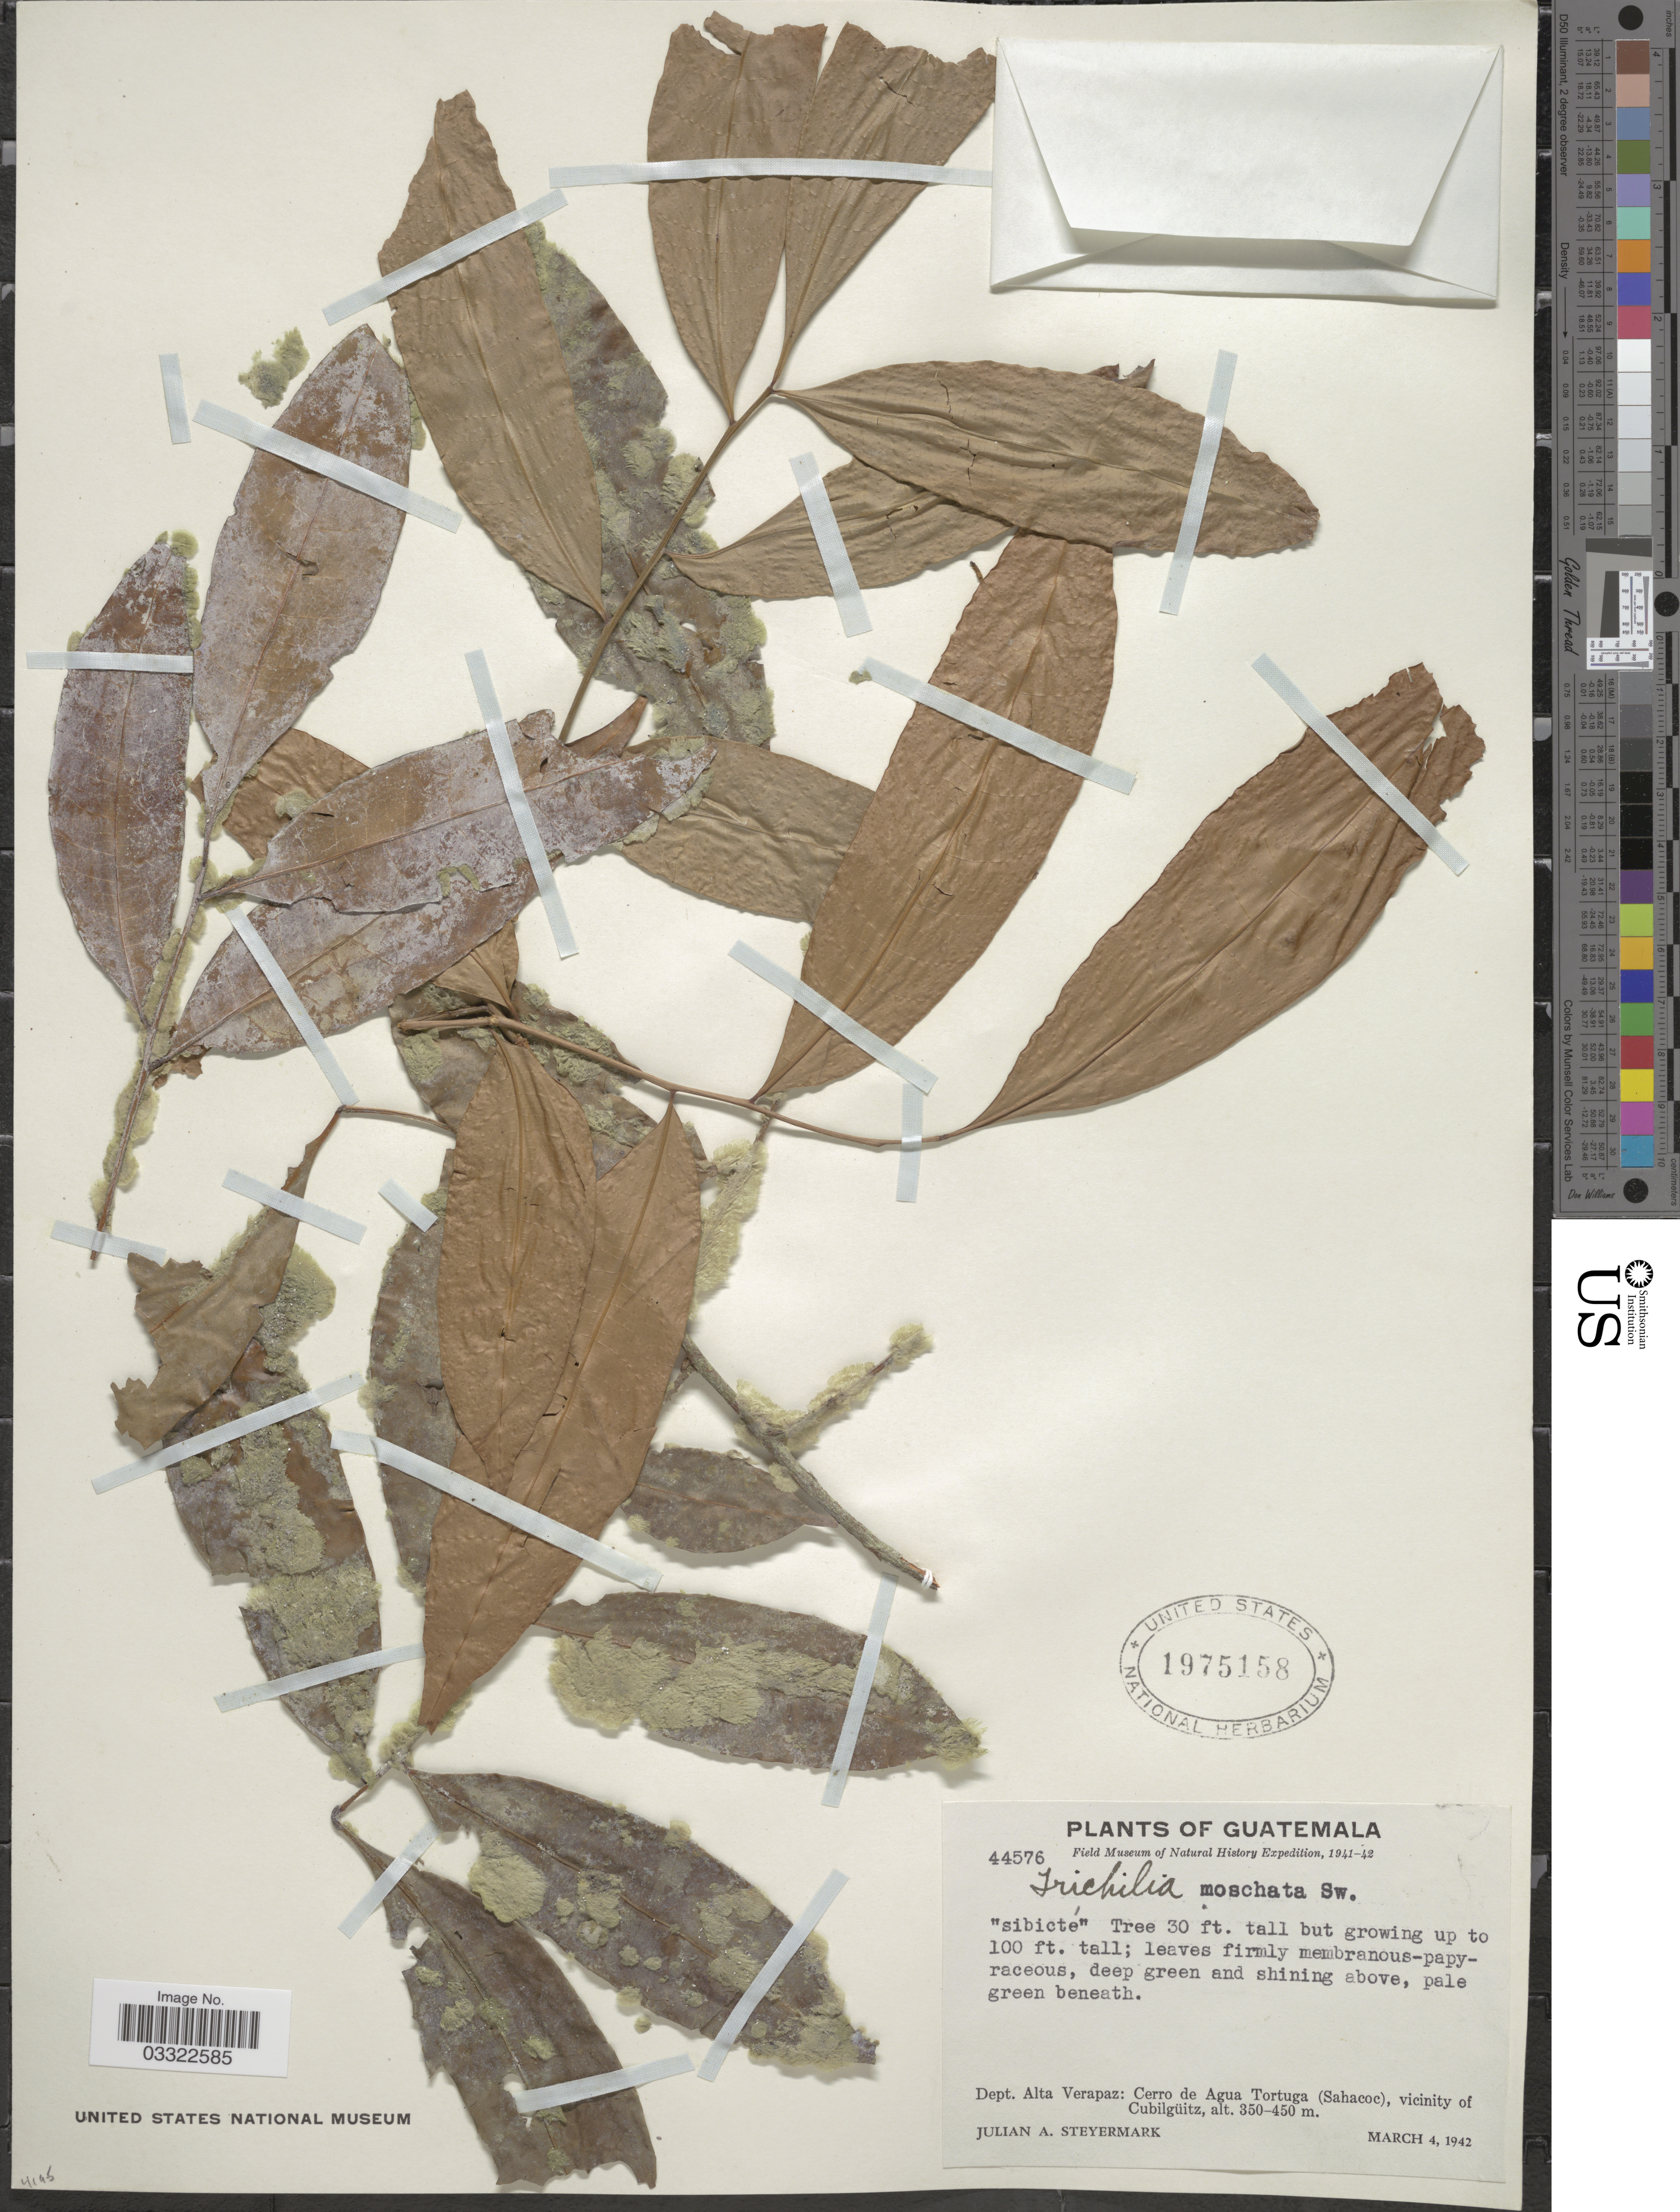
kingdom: Plantae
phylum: Tracheophyta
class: Magnoliopsida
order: Sapindales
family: Meliaceae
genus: Trichilia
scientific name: Trichilia moschata subsp. moschata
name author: Sw.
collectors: J. Steyermark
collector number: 44576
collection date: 1942-03-04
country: Guatemala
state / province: Alta Verapaz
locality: Dept. Alta Verapaz: Cerro de Agua Tortuga (Sahacoc), vicinity of Cubilgüitz.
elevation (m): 350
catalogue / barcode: US 1975158